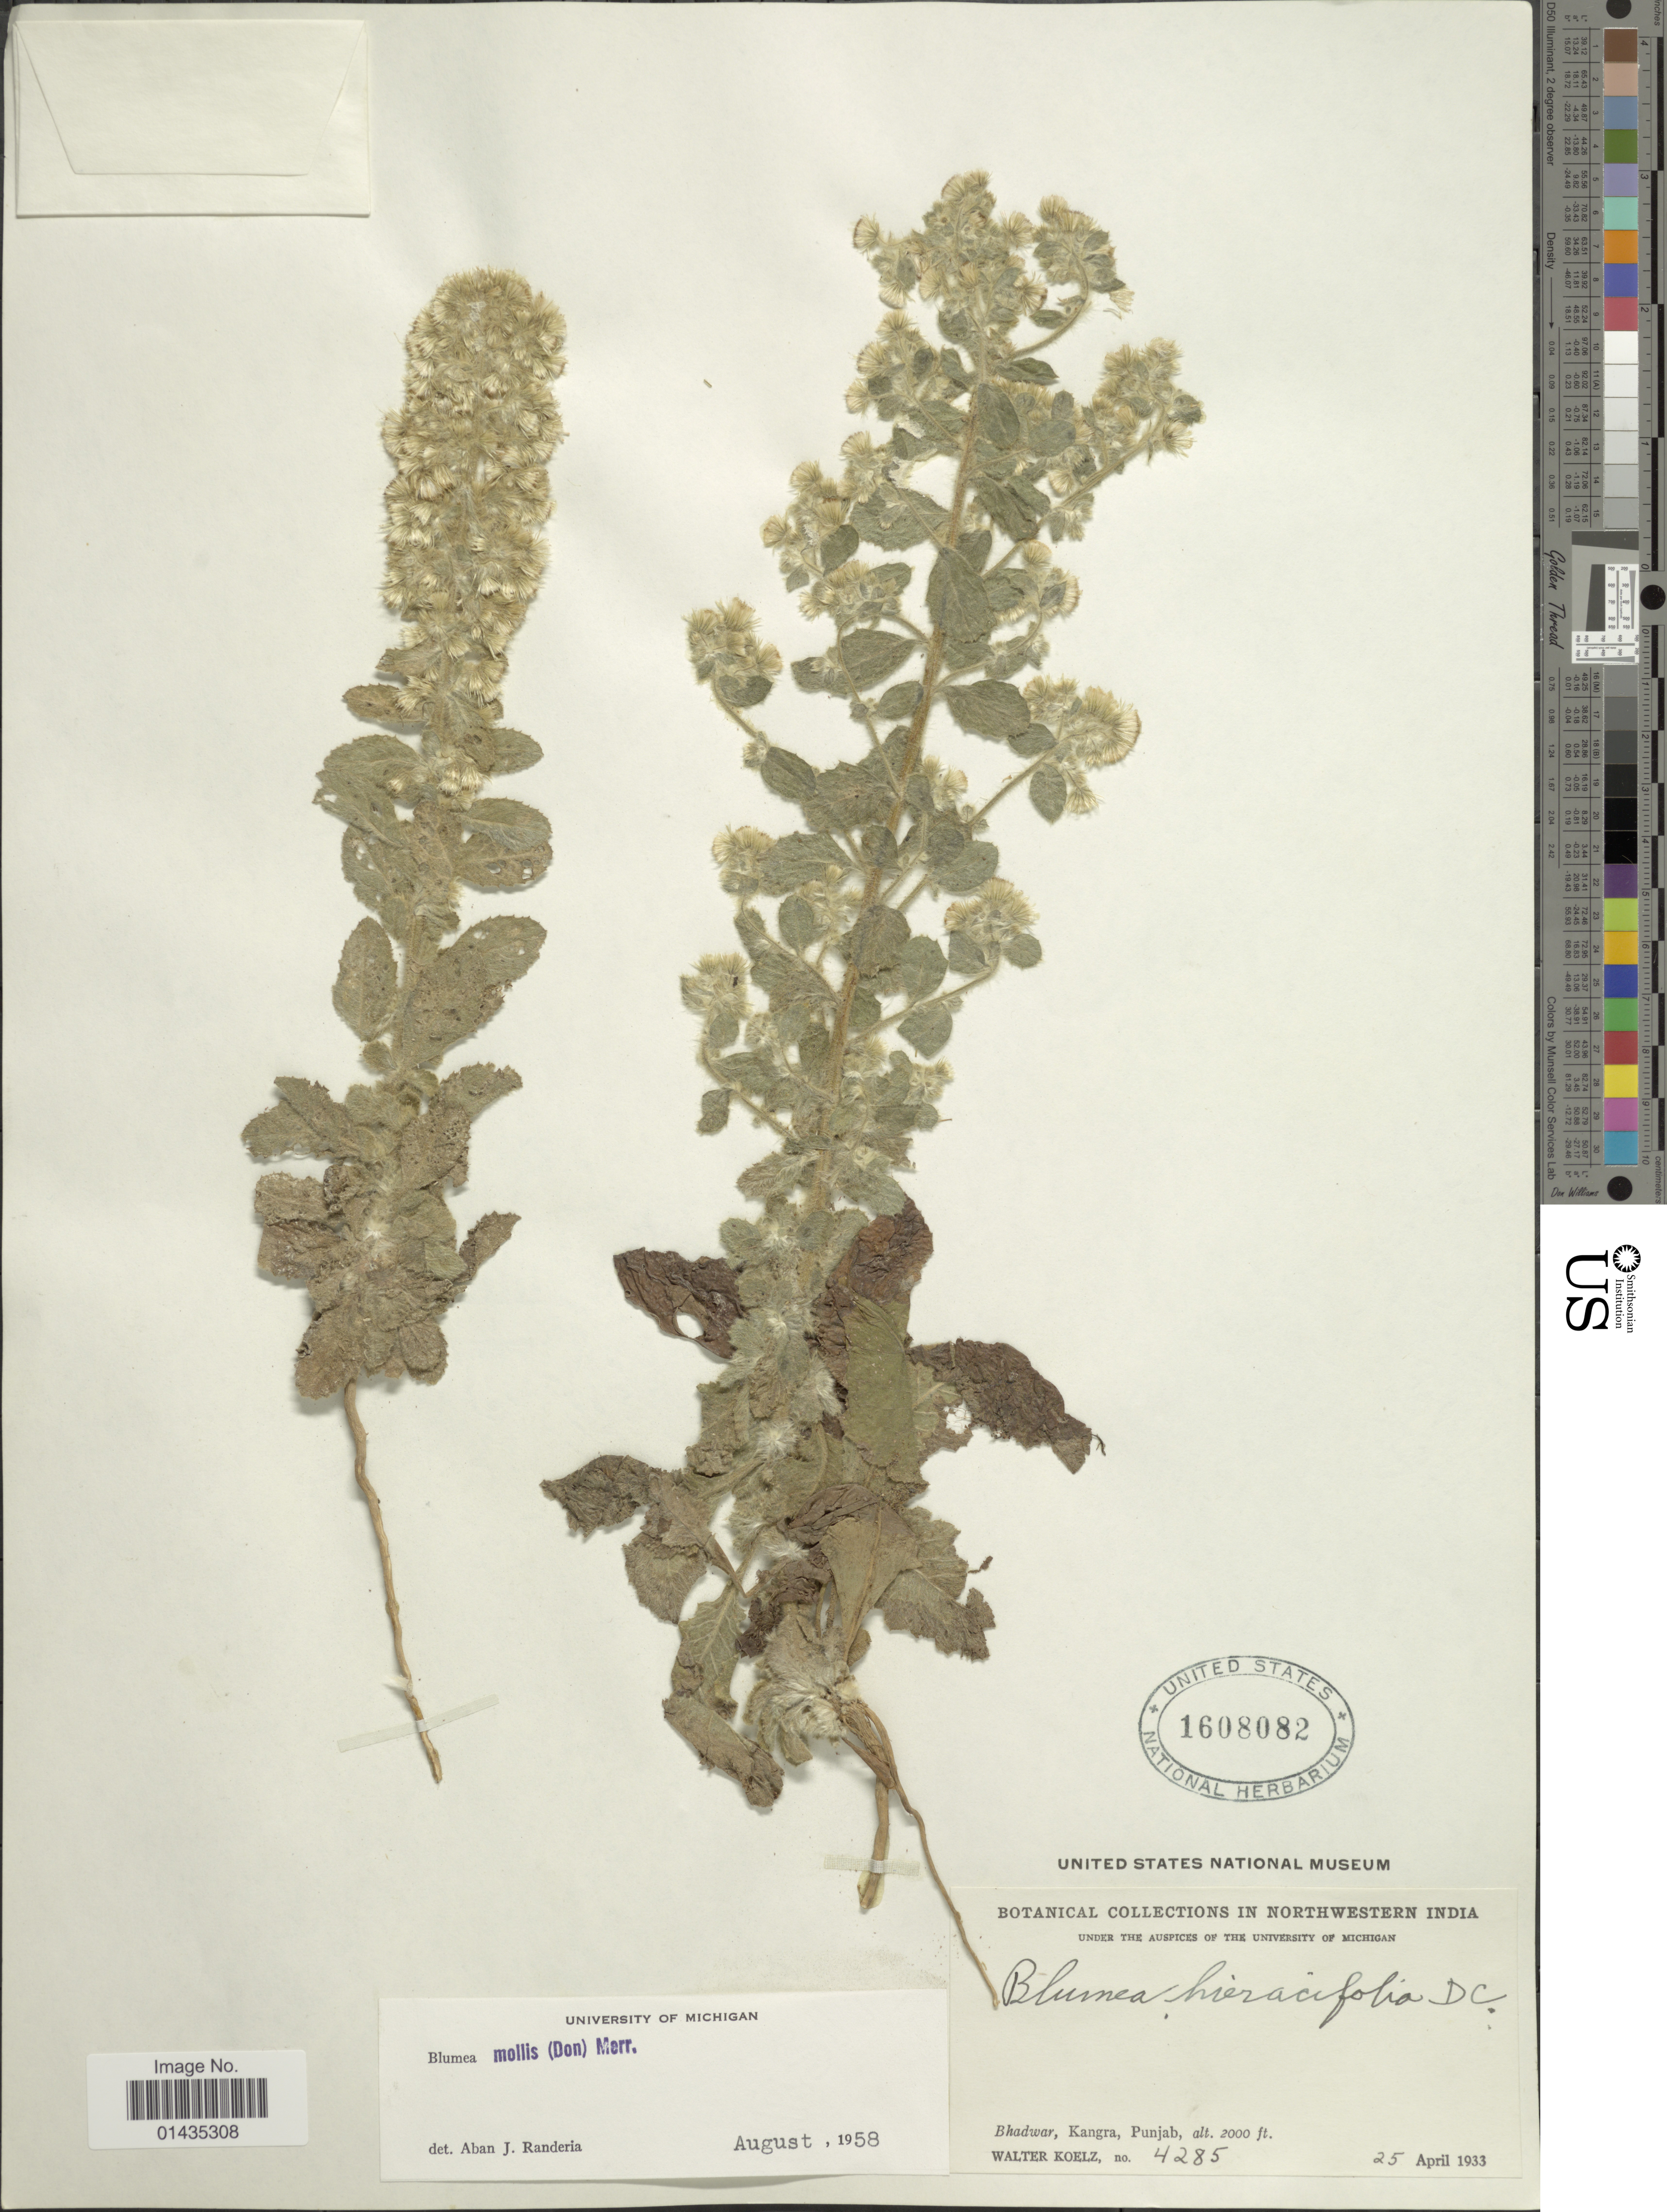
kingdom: Plantae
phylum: Tracheophyta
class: Magnoliopsida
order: Asterales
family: Asteraceae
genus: Blumea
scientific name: Blumea mollis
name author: (D. Don) Merr.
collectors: W. N. Koelz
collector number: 4285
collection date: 1933-04-25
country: India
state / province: Himachal Pradesh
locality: Northwestern India, Bhadwar, Kangra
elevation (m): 610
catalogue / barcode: US 1608082